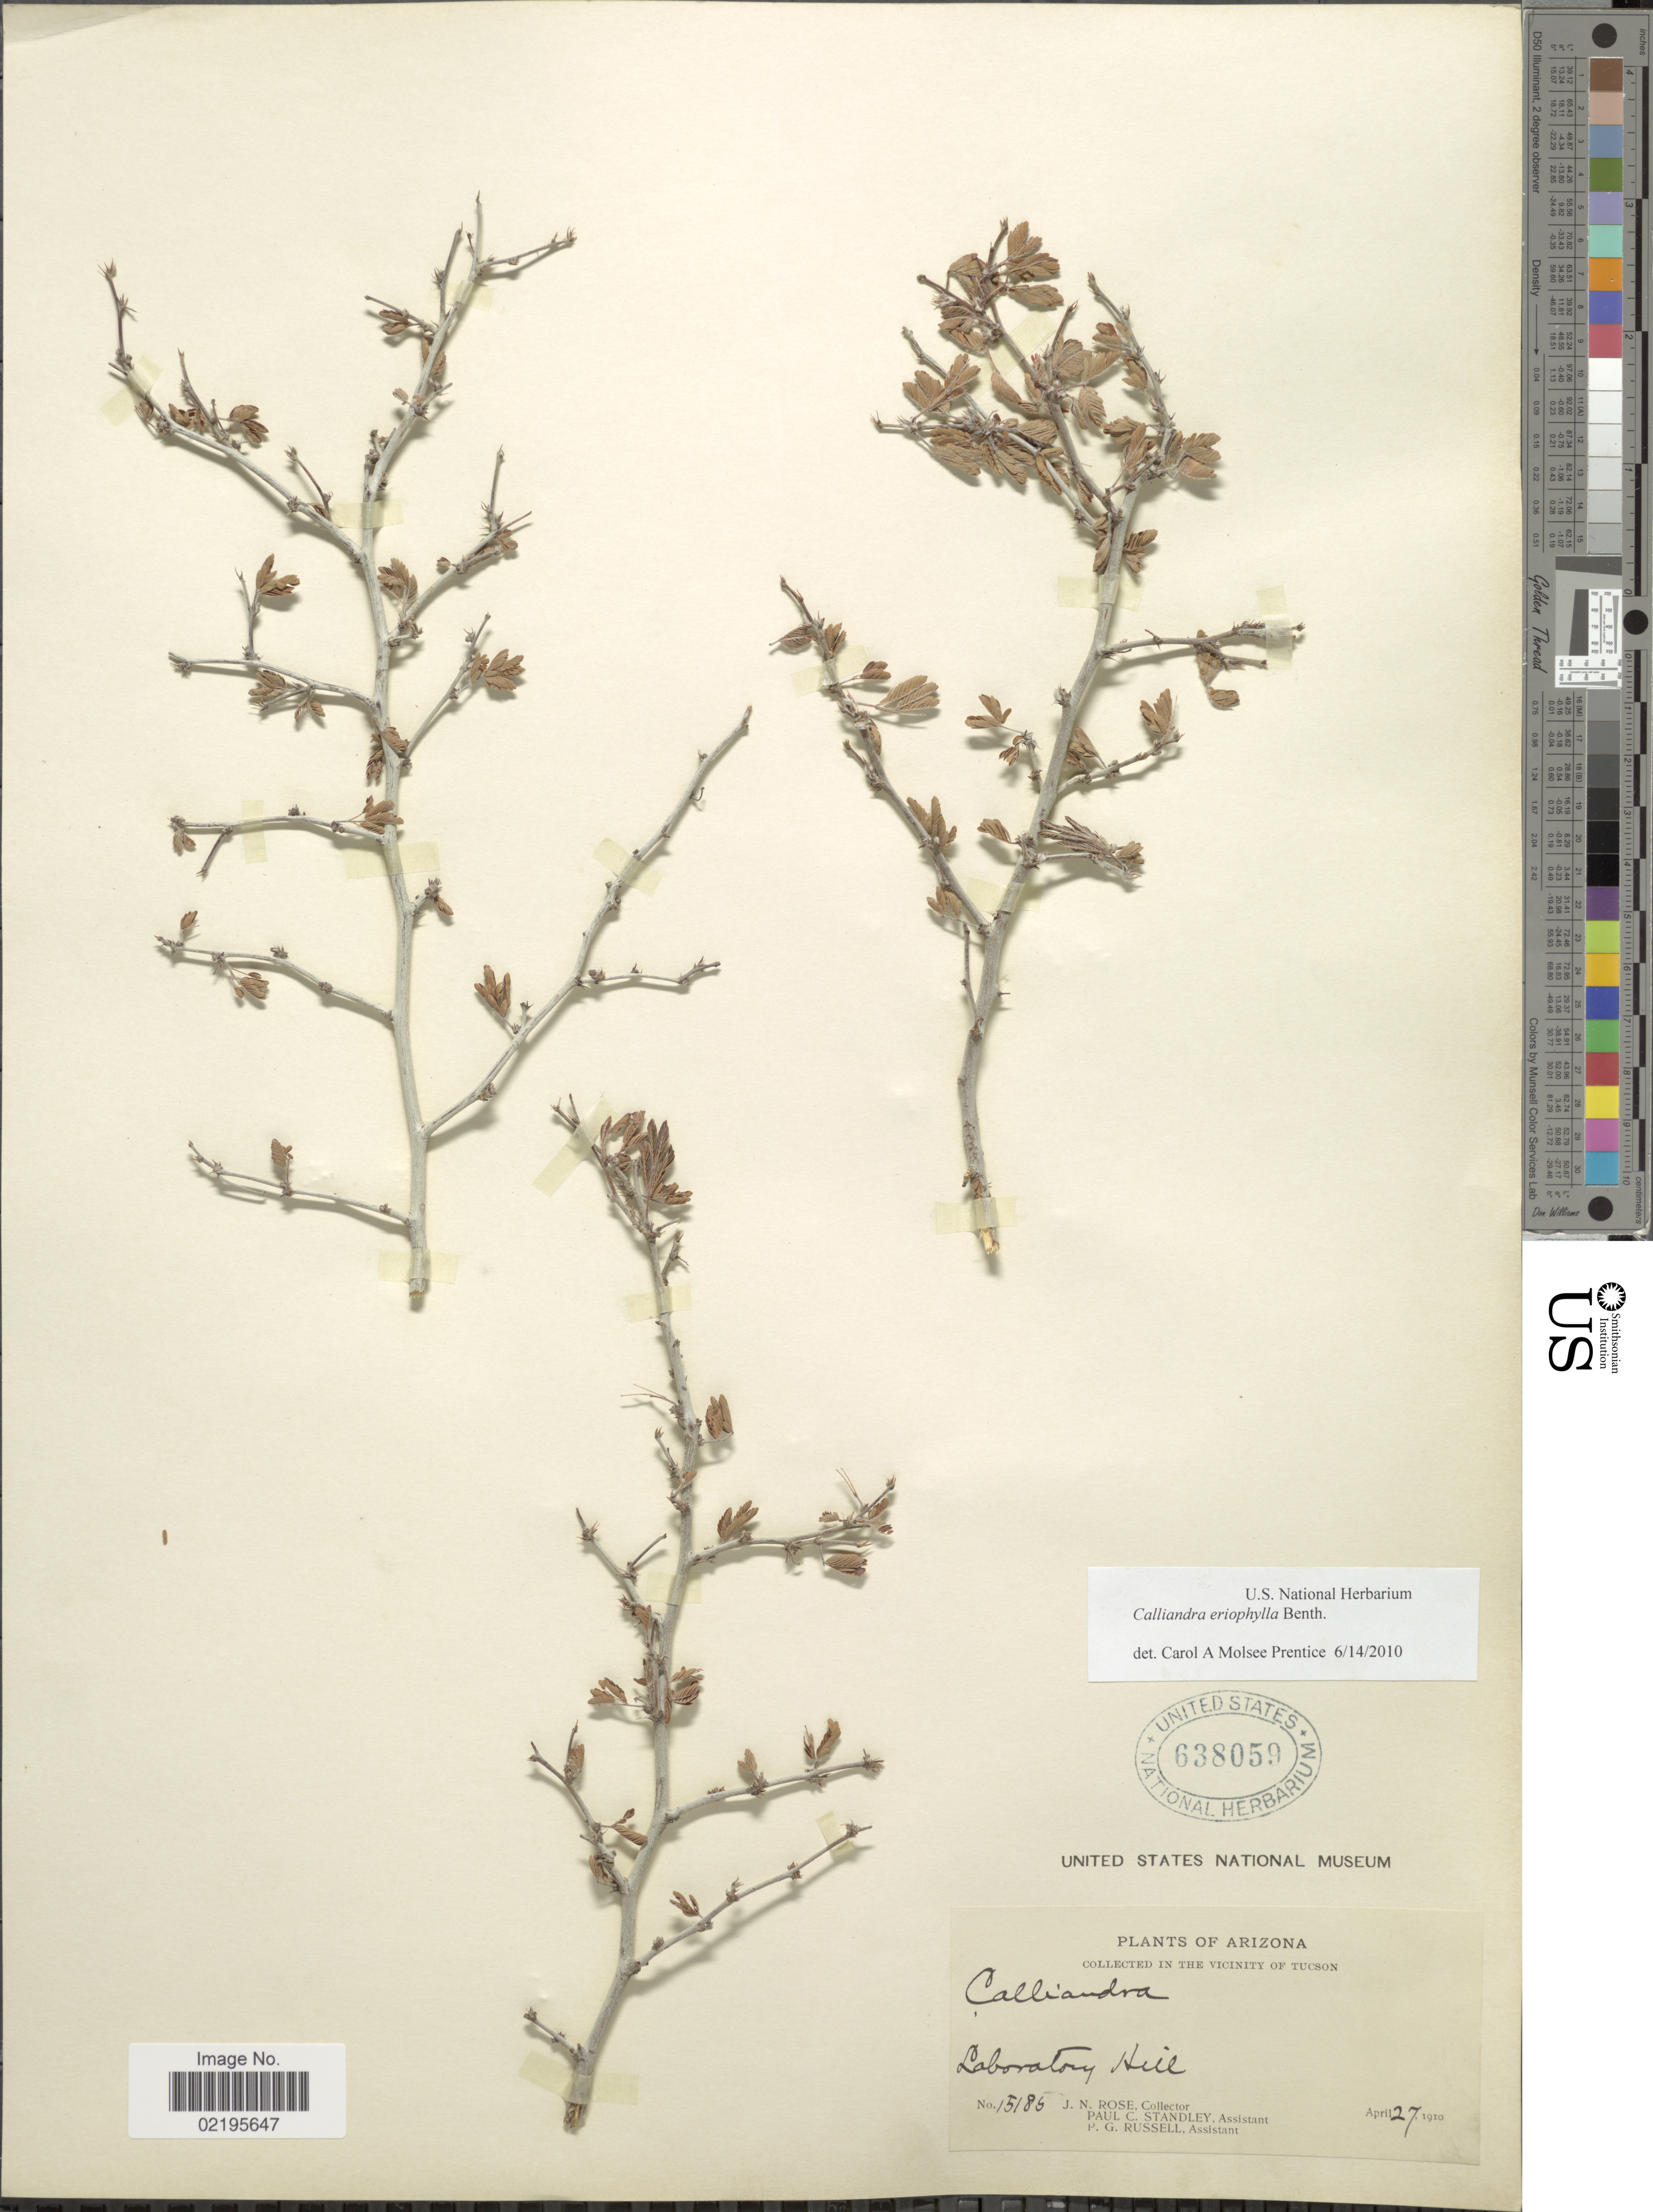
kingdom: Plantae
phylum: Tracheophyta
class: Magnoliopsida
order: Fabales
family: Fabaceae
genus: Calliandra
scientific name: Calliandra eriophylla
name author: Benth.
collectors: J. N. Rose, P. C. Standley & P. G. Russell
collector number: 15185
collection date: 1910-04-27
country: United States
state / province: Arizona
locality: Vicinity of Tucson, Laboratory Hill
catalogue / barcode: US 638059